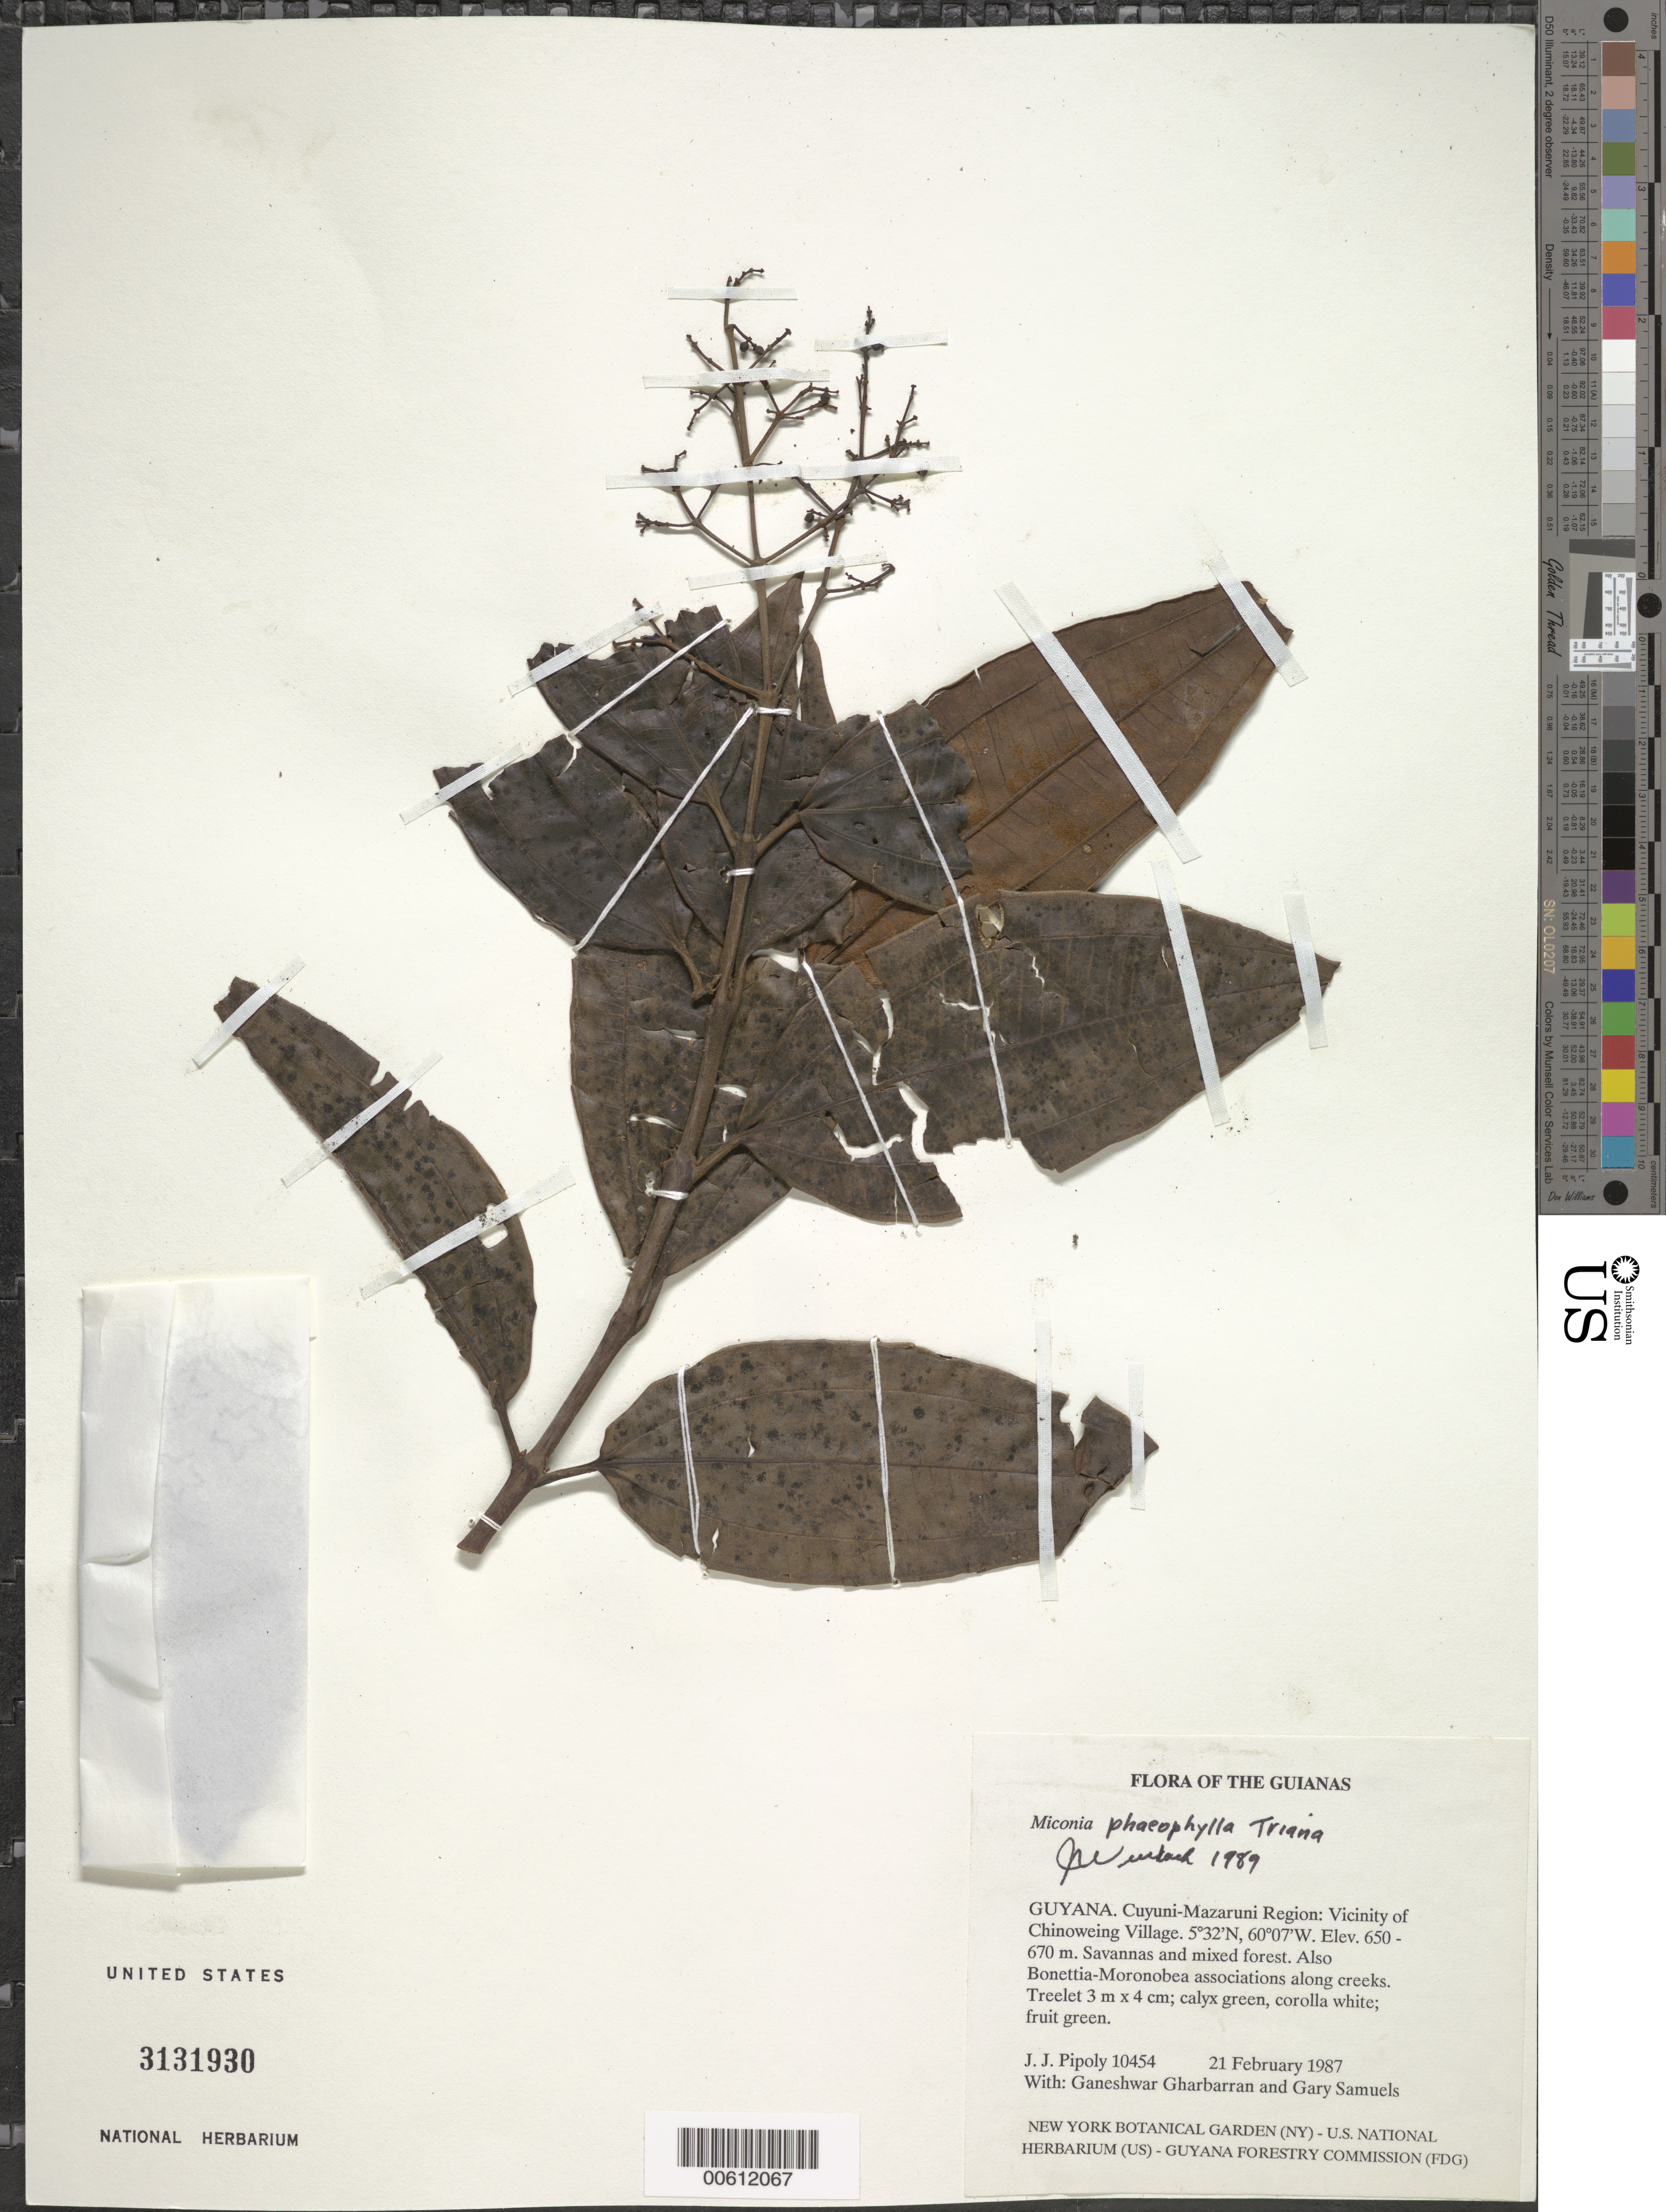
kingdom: Plantae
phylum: Tracheophyta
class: Magnoliopsida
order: Myrtales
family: Melastomataceae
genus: Miconia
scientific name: Miconia phaeophylla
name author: Triana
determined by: Wurdack, John J., (US), US (UNITED STATES)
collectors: J. J. Pipoly, G. Gharbarran & G. Samuels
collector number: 10454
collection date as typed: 21 February 1987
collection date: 1987-02-21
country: Guyana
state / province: Cuyuni-Mazaruni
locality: Vicinity of Chinoweing Village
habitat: Savannas and mixed forest. Also Bonnetia-Moronobea associations along creeks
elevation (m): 650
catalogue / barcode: US 3131930